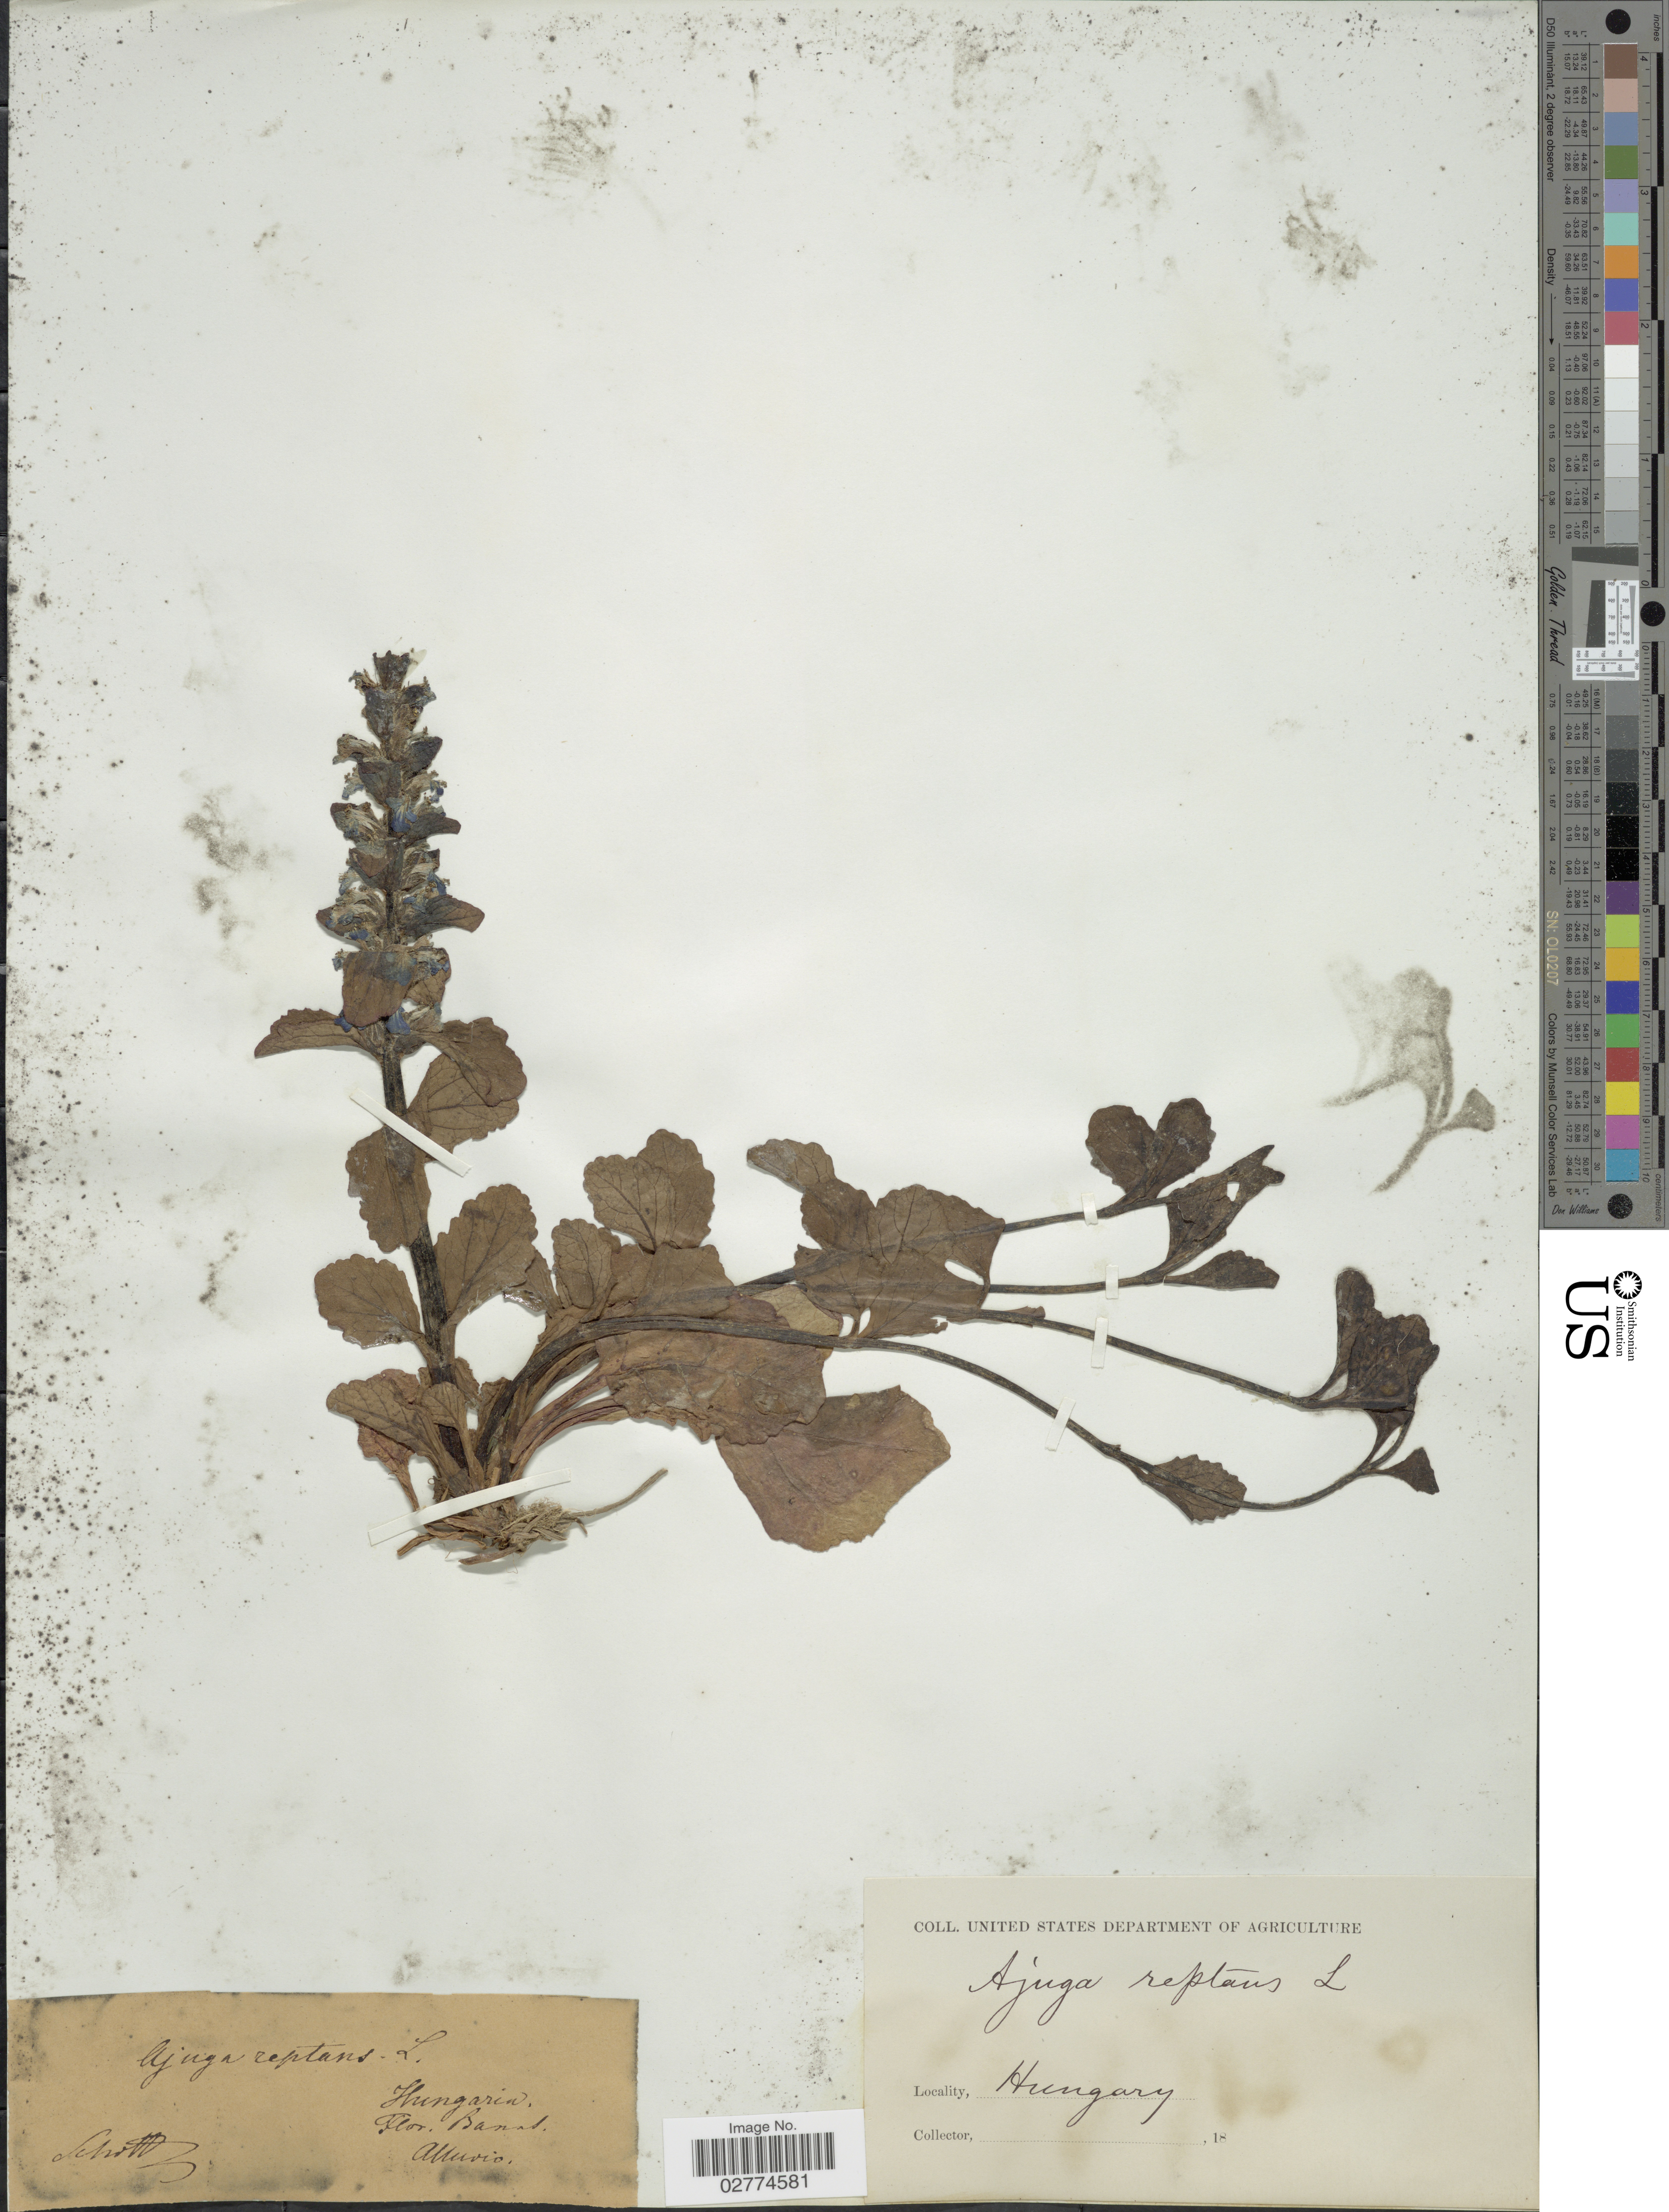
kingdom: Plantae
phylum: Tracheophyta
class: Magnoliopsida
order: Lamiales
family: Lamiaceae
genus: Ajuga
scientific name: Ajuga reptans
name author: L.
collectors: Schott, --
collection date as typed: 18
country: Hungary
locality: Banat. Alluvio.